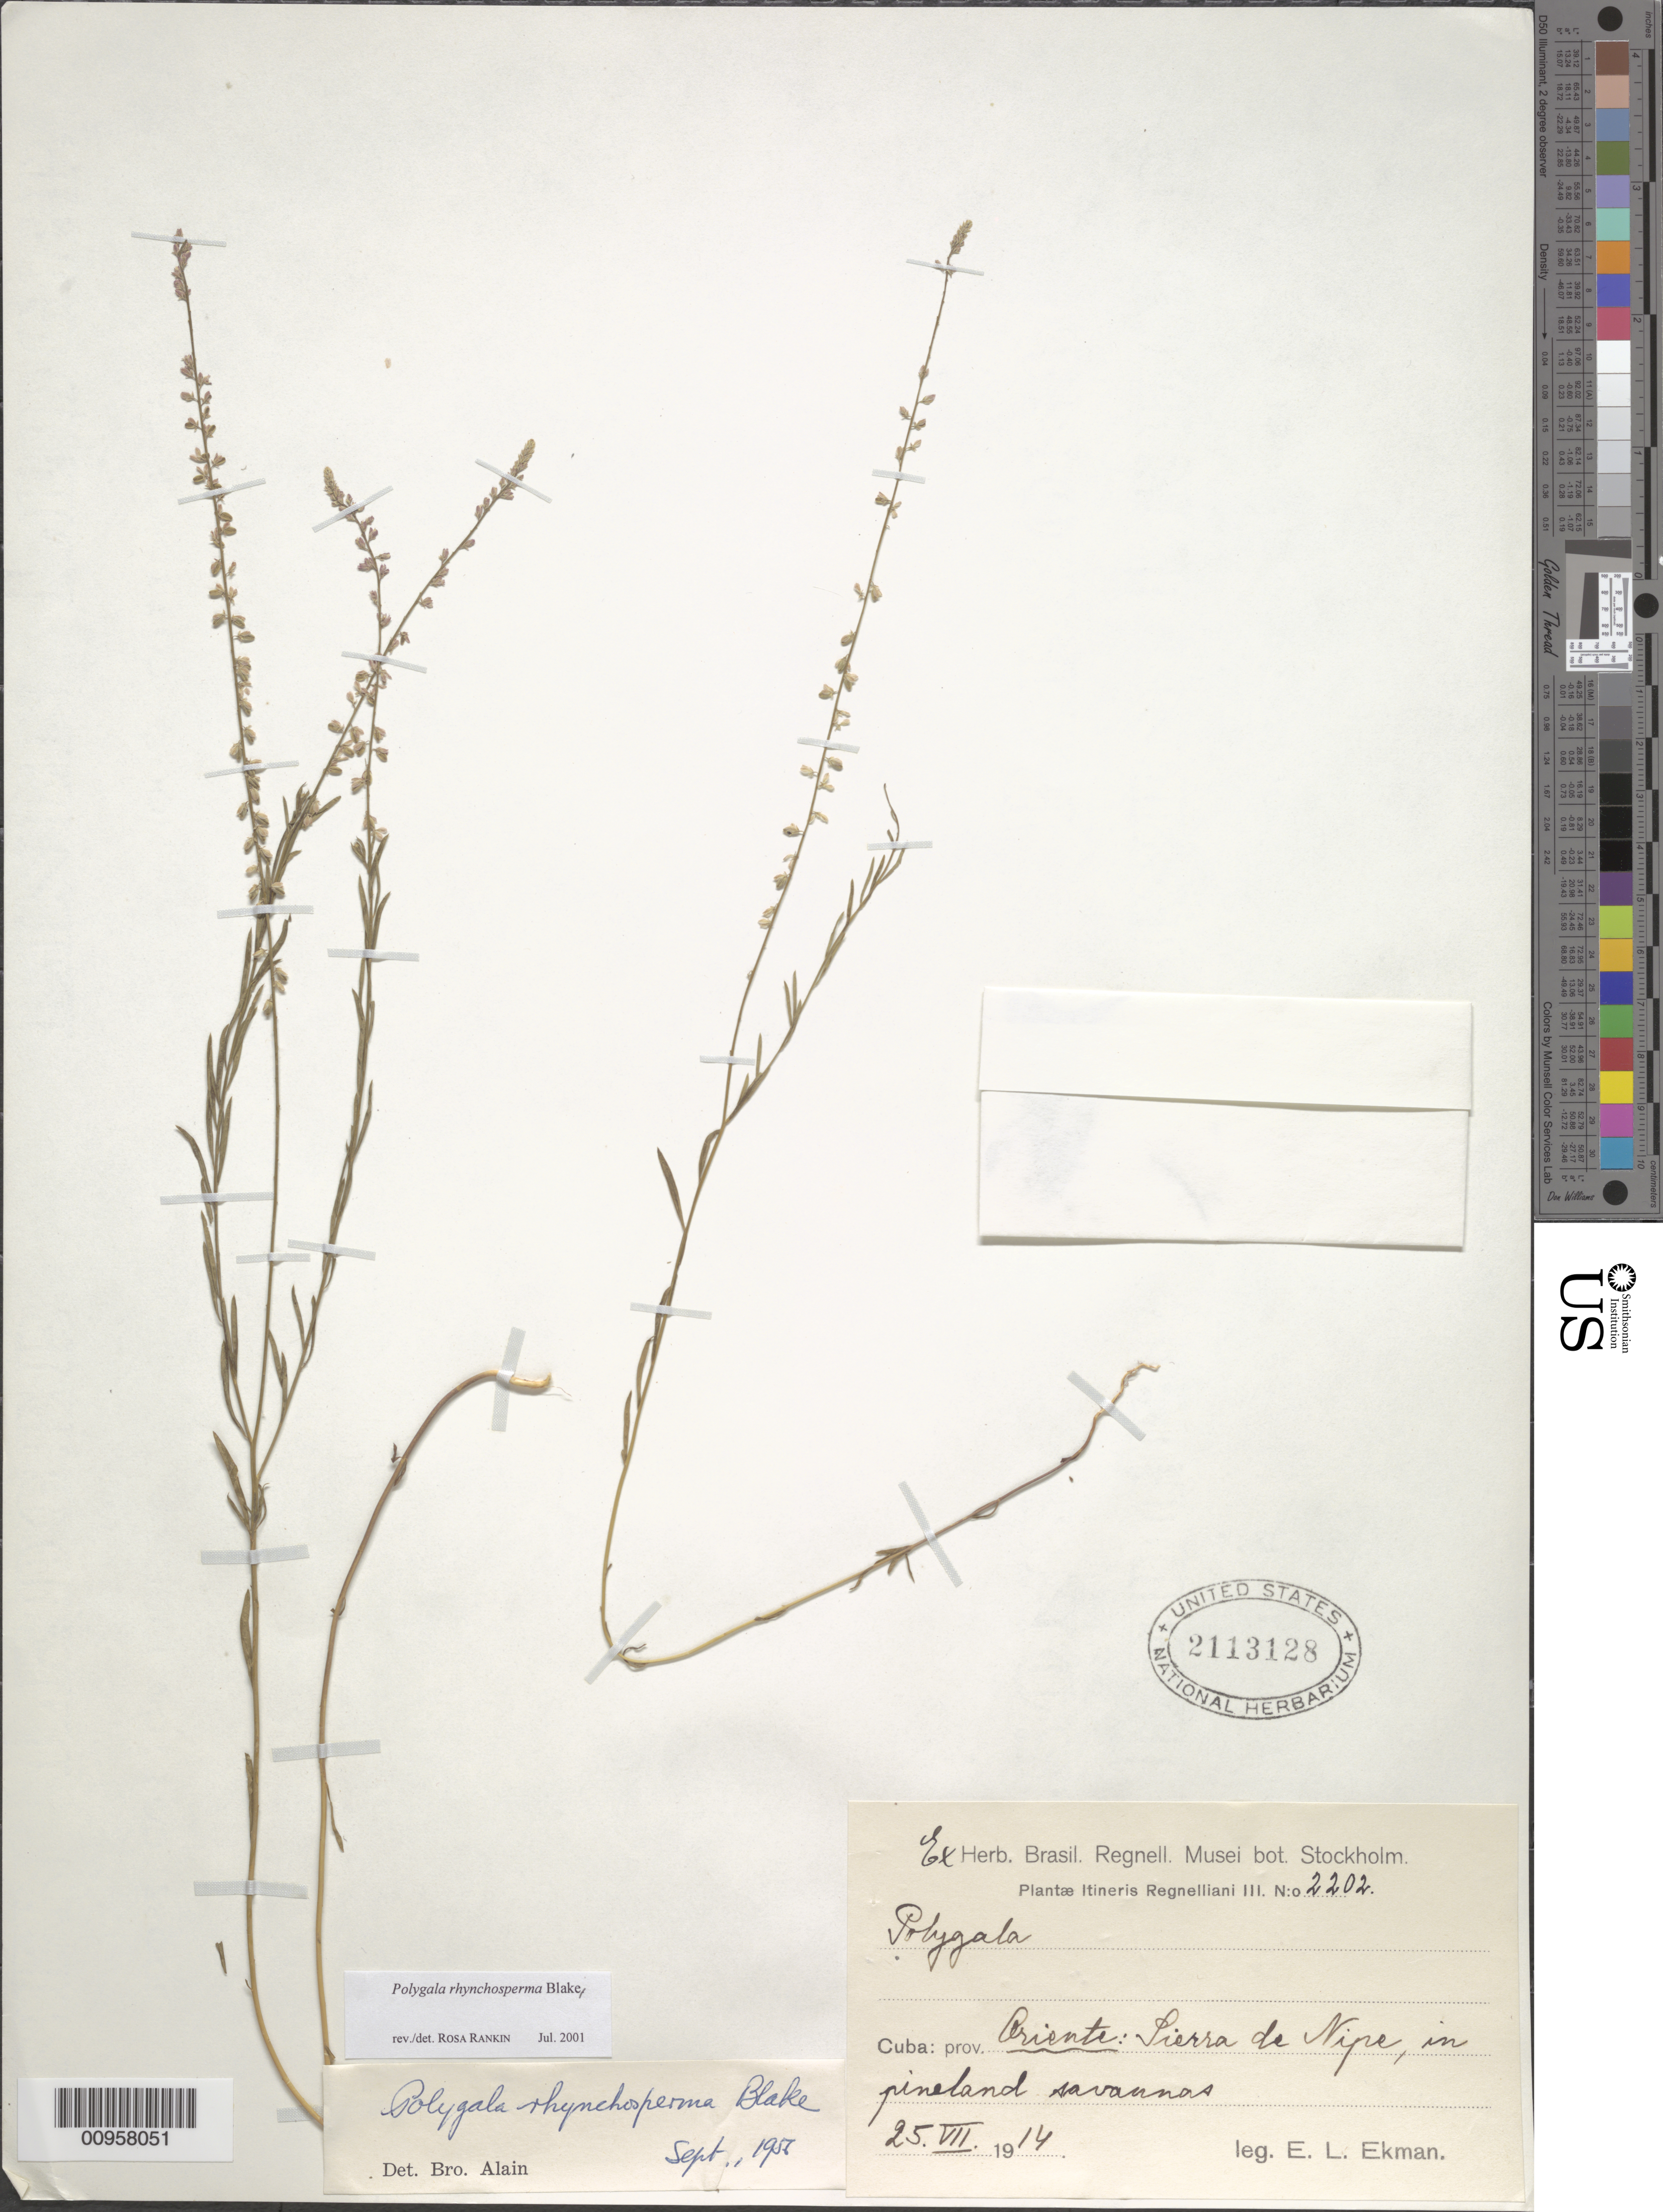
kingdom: Plantae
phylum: Tracheophyta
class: Magnoliopsida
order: Fabales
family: Polygalaceae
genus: Polygala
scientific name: Polygala rhynchosperma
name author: S.F. Blake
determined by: Rankin Rodriguez, Rosa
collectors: E. L. Ekman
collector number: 2202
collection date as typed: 25 Aug 1914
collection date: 1914-08-25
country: Cuba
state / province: Holguín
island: Cuba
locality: Sierra de Nipe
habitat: In pineland savannas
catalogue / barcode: US 2113128